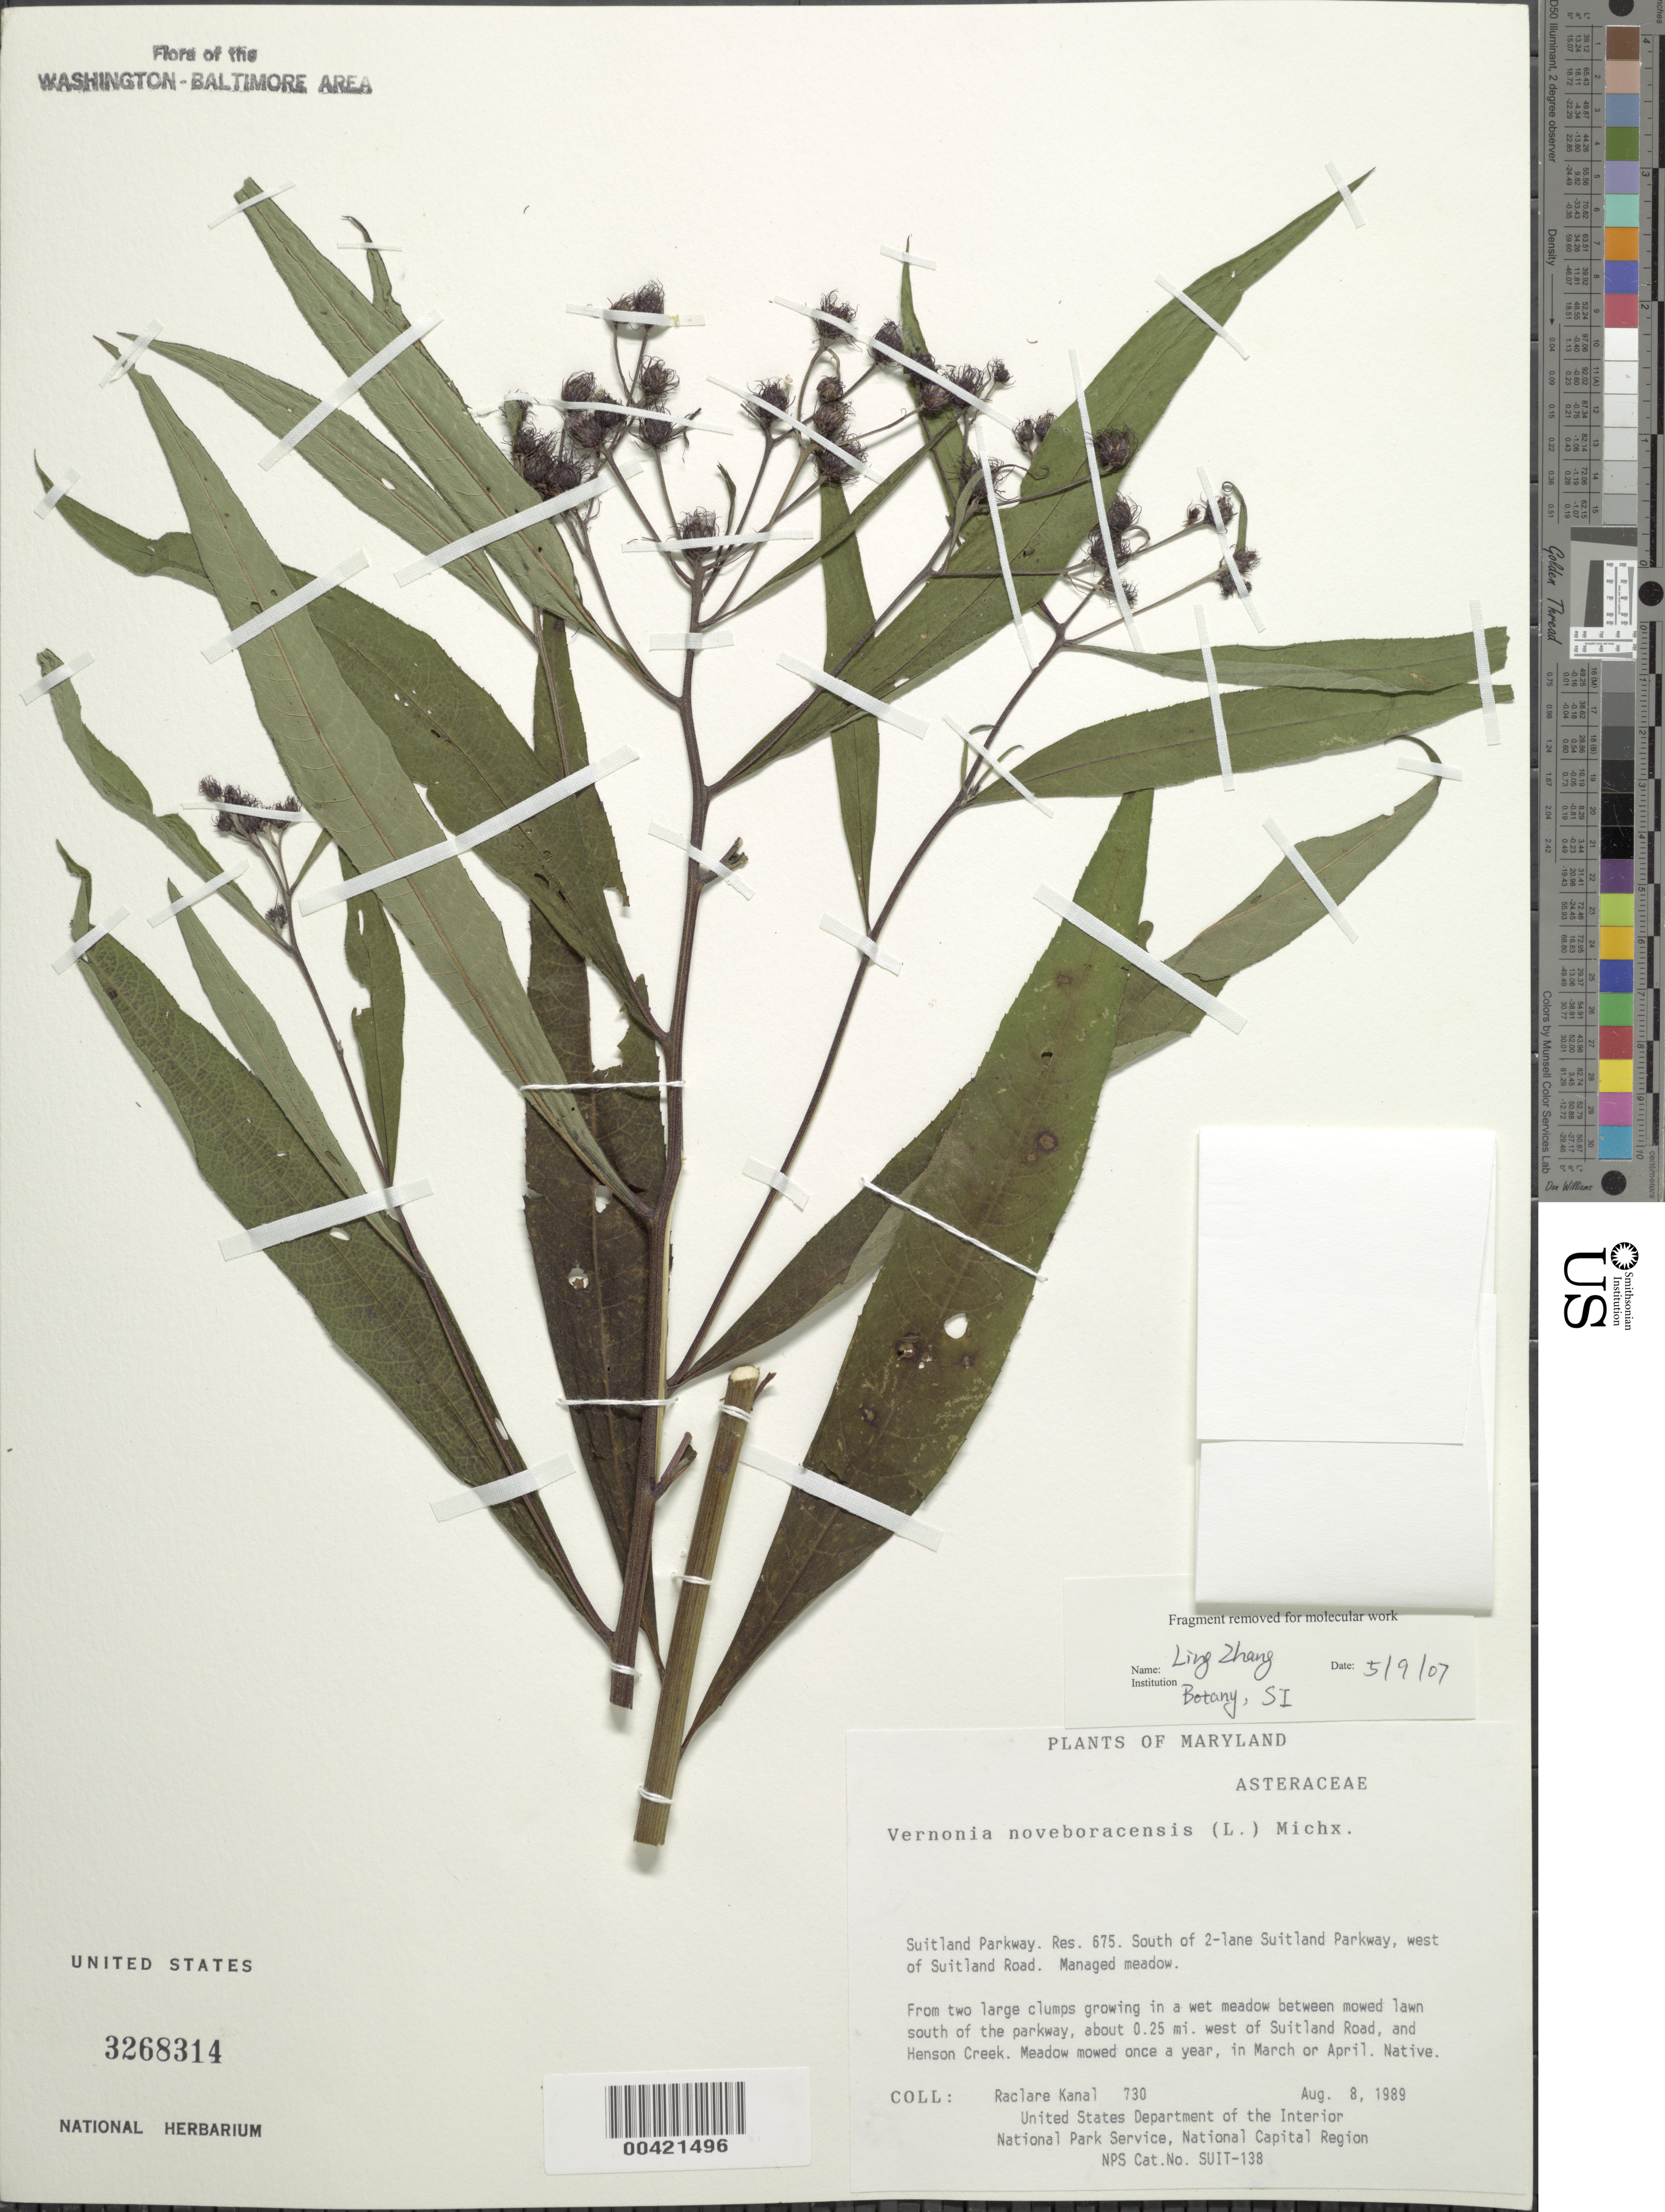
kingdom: Plantae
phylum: Tracheophyta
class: Magnoliopsida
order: Asterales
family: Asteraceae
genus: Vernonia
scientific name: Vernonia noveboracensis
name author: (L.) Michx.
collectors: R. Kanal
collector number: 730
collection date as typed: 08 Aug 1989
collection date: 1989-08-08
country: United States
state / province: Maryland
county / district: Prince George's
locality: Suitland Parkway, Res 675, S of Suitland Parkway, W of Suitland Rd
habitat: Managed meadow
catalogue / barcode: US 3268314